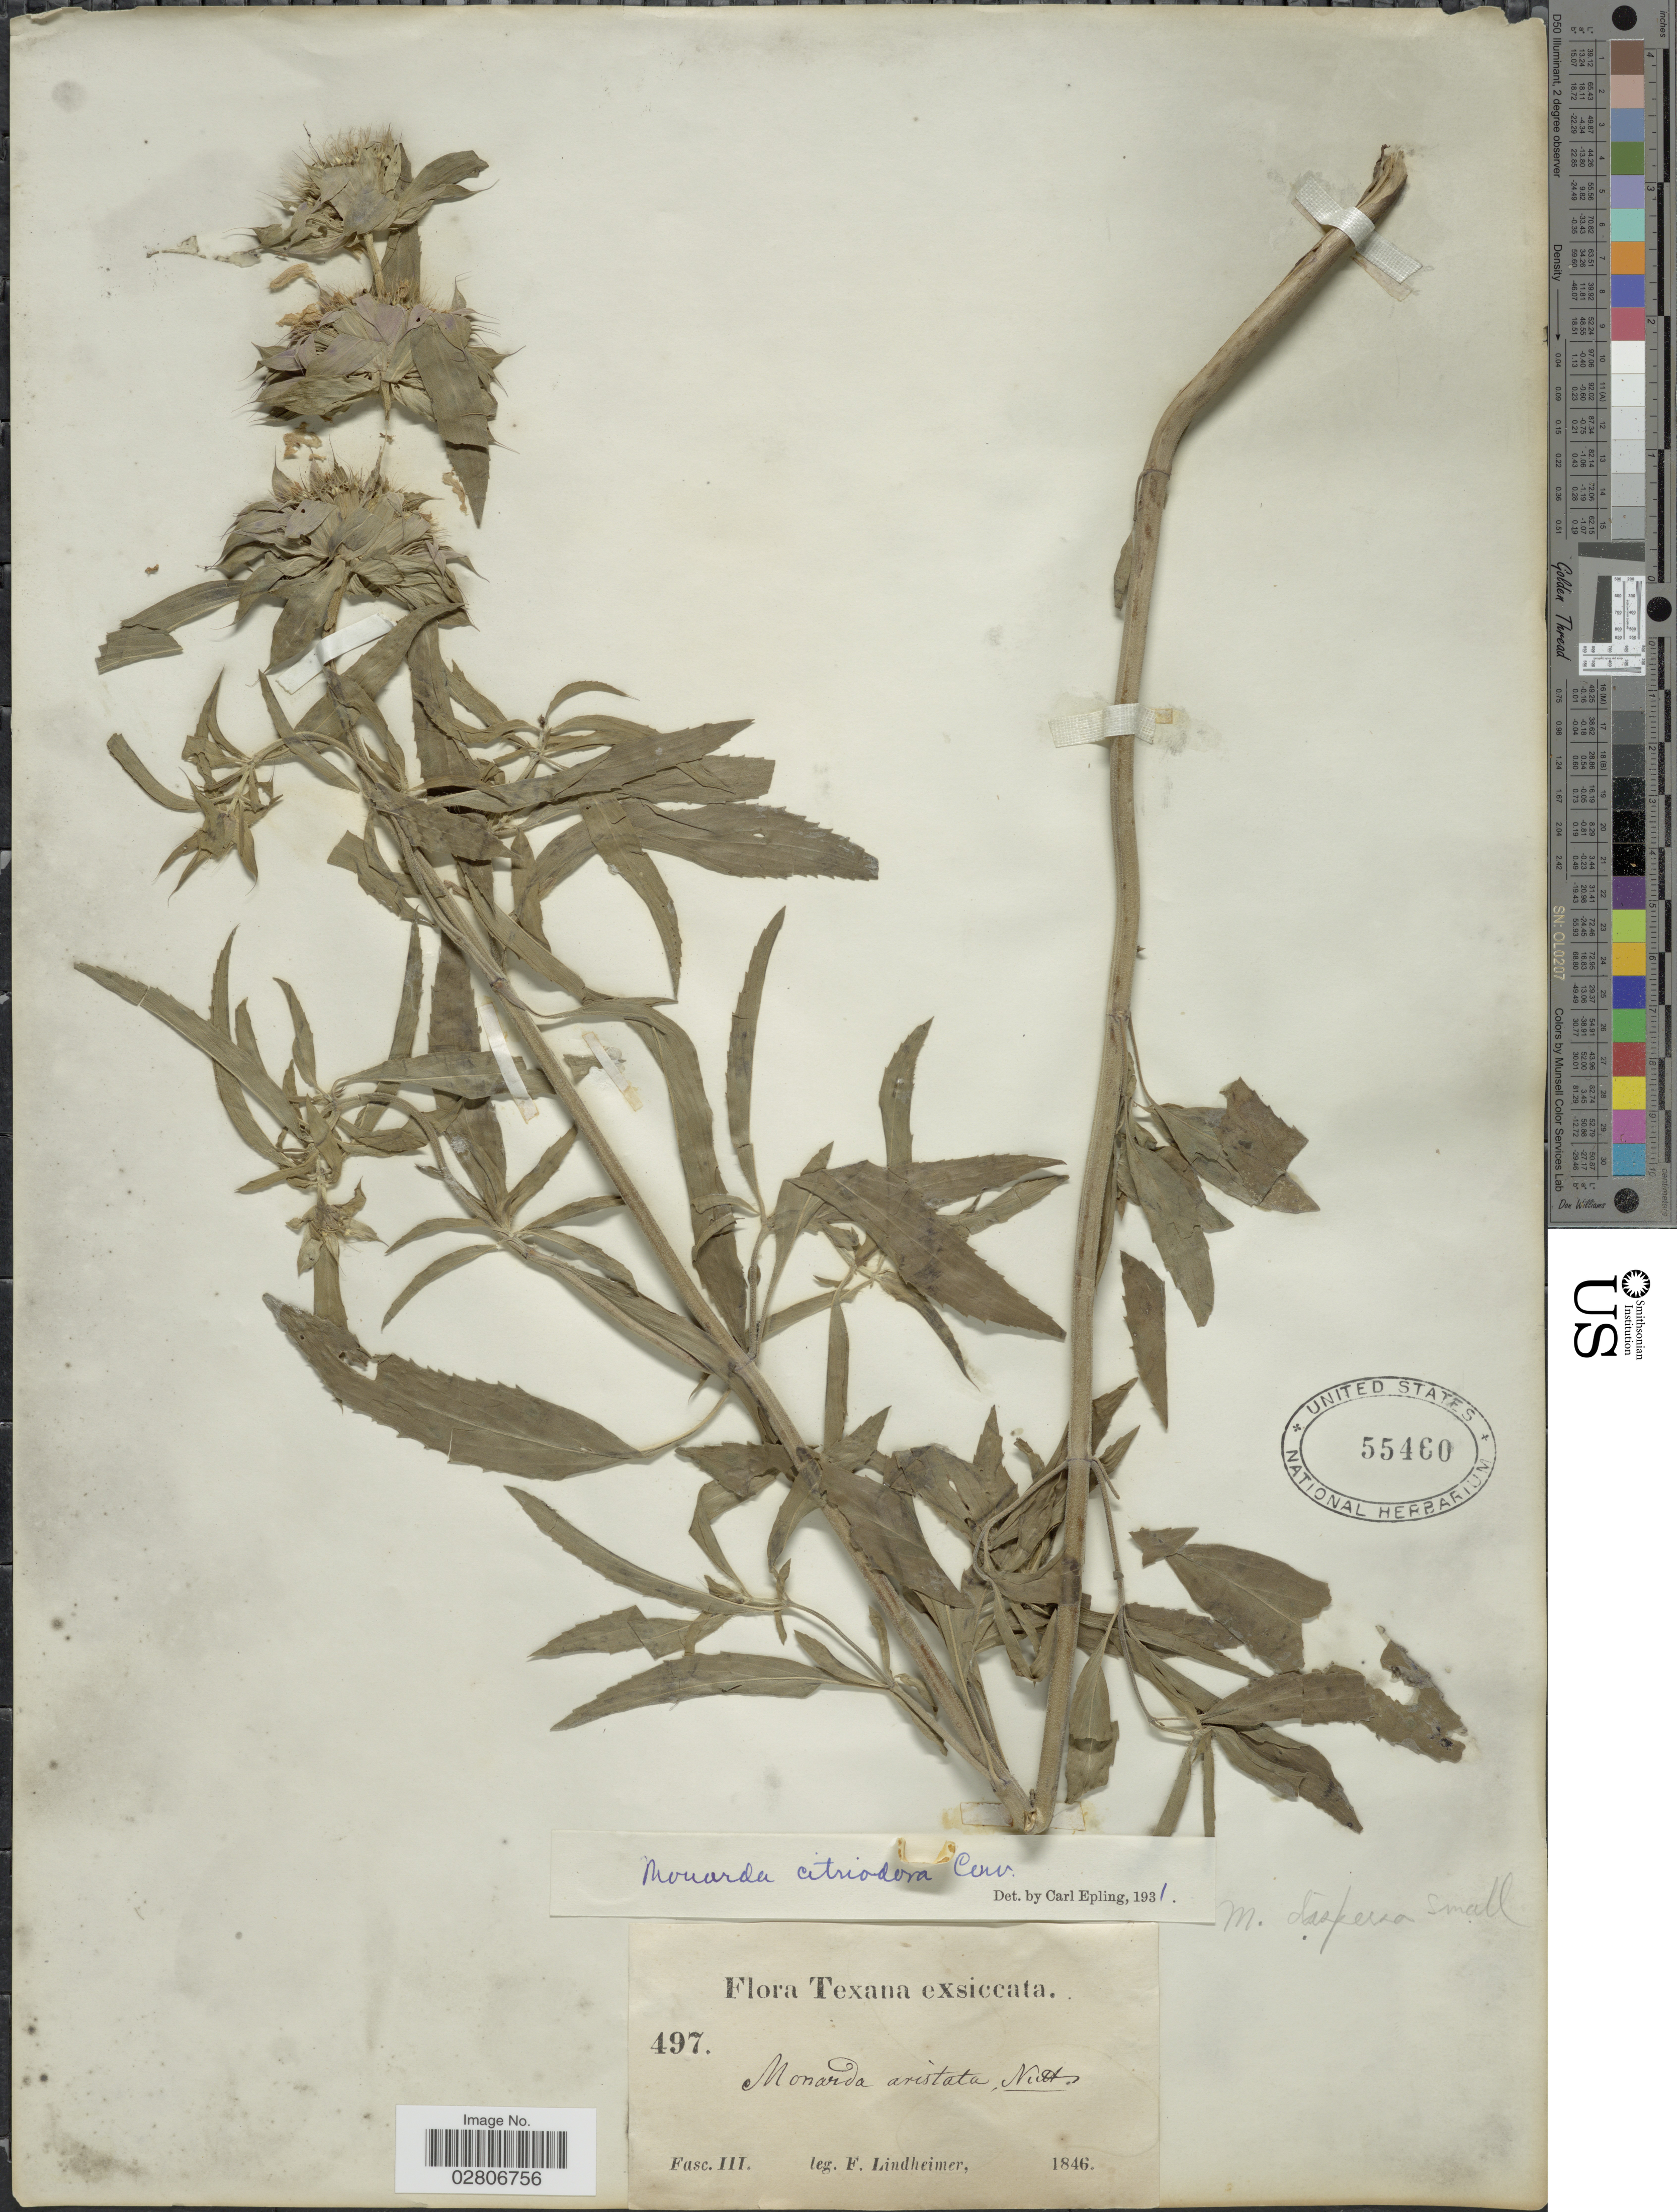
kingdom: Plantae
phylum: Tracheophyta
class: Magnoliopsida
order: Lamiales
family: Lamiaceae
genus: Monarda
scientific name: Monarda citriodora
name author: Cerv. ex Lag.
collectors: F. Lindheimer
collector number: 497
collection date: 1846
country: United States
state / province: Texas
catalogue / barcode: US 55460